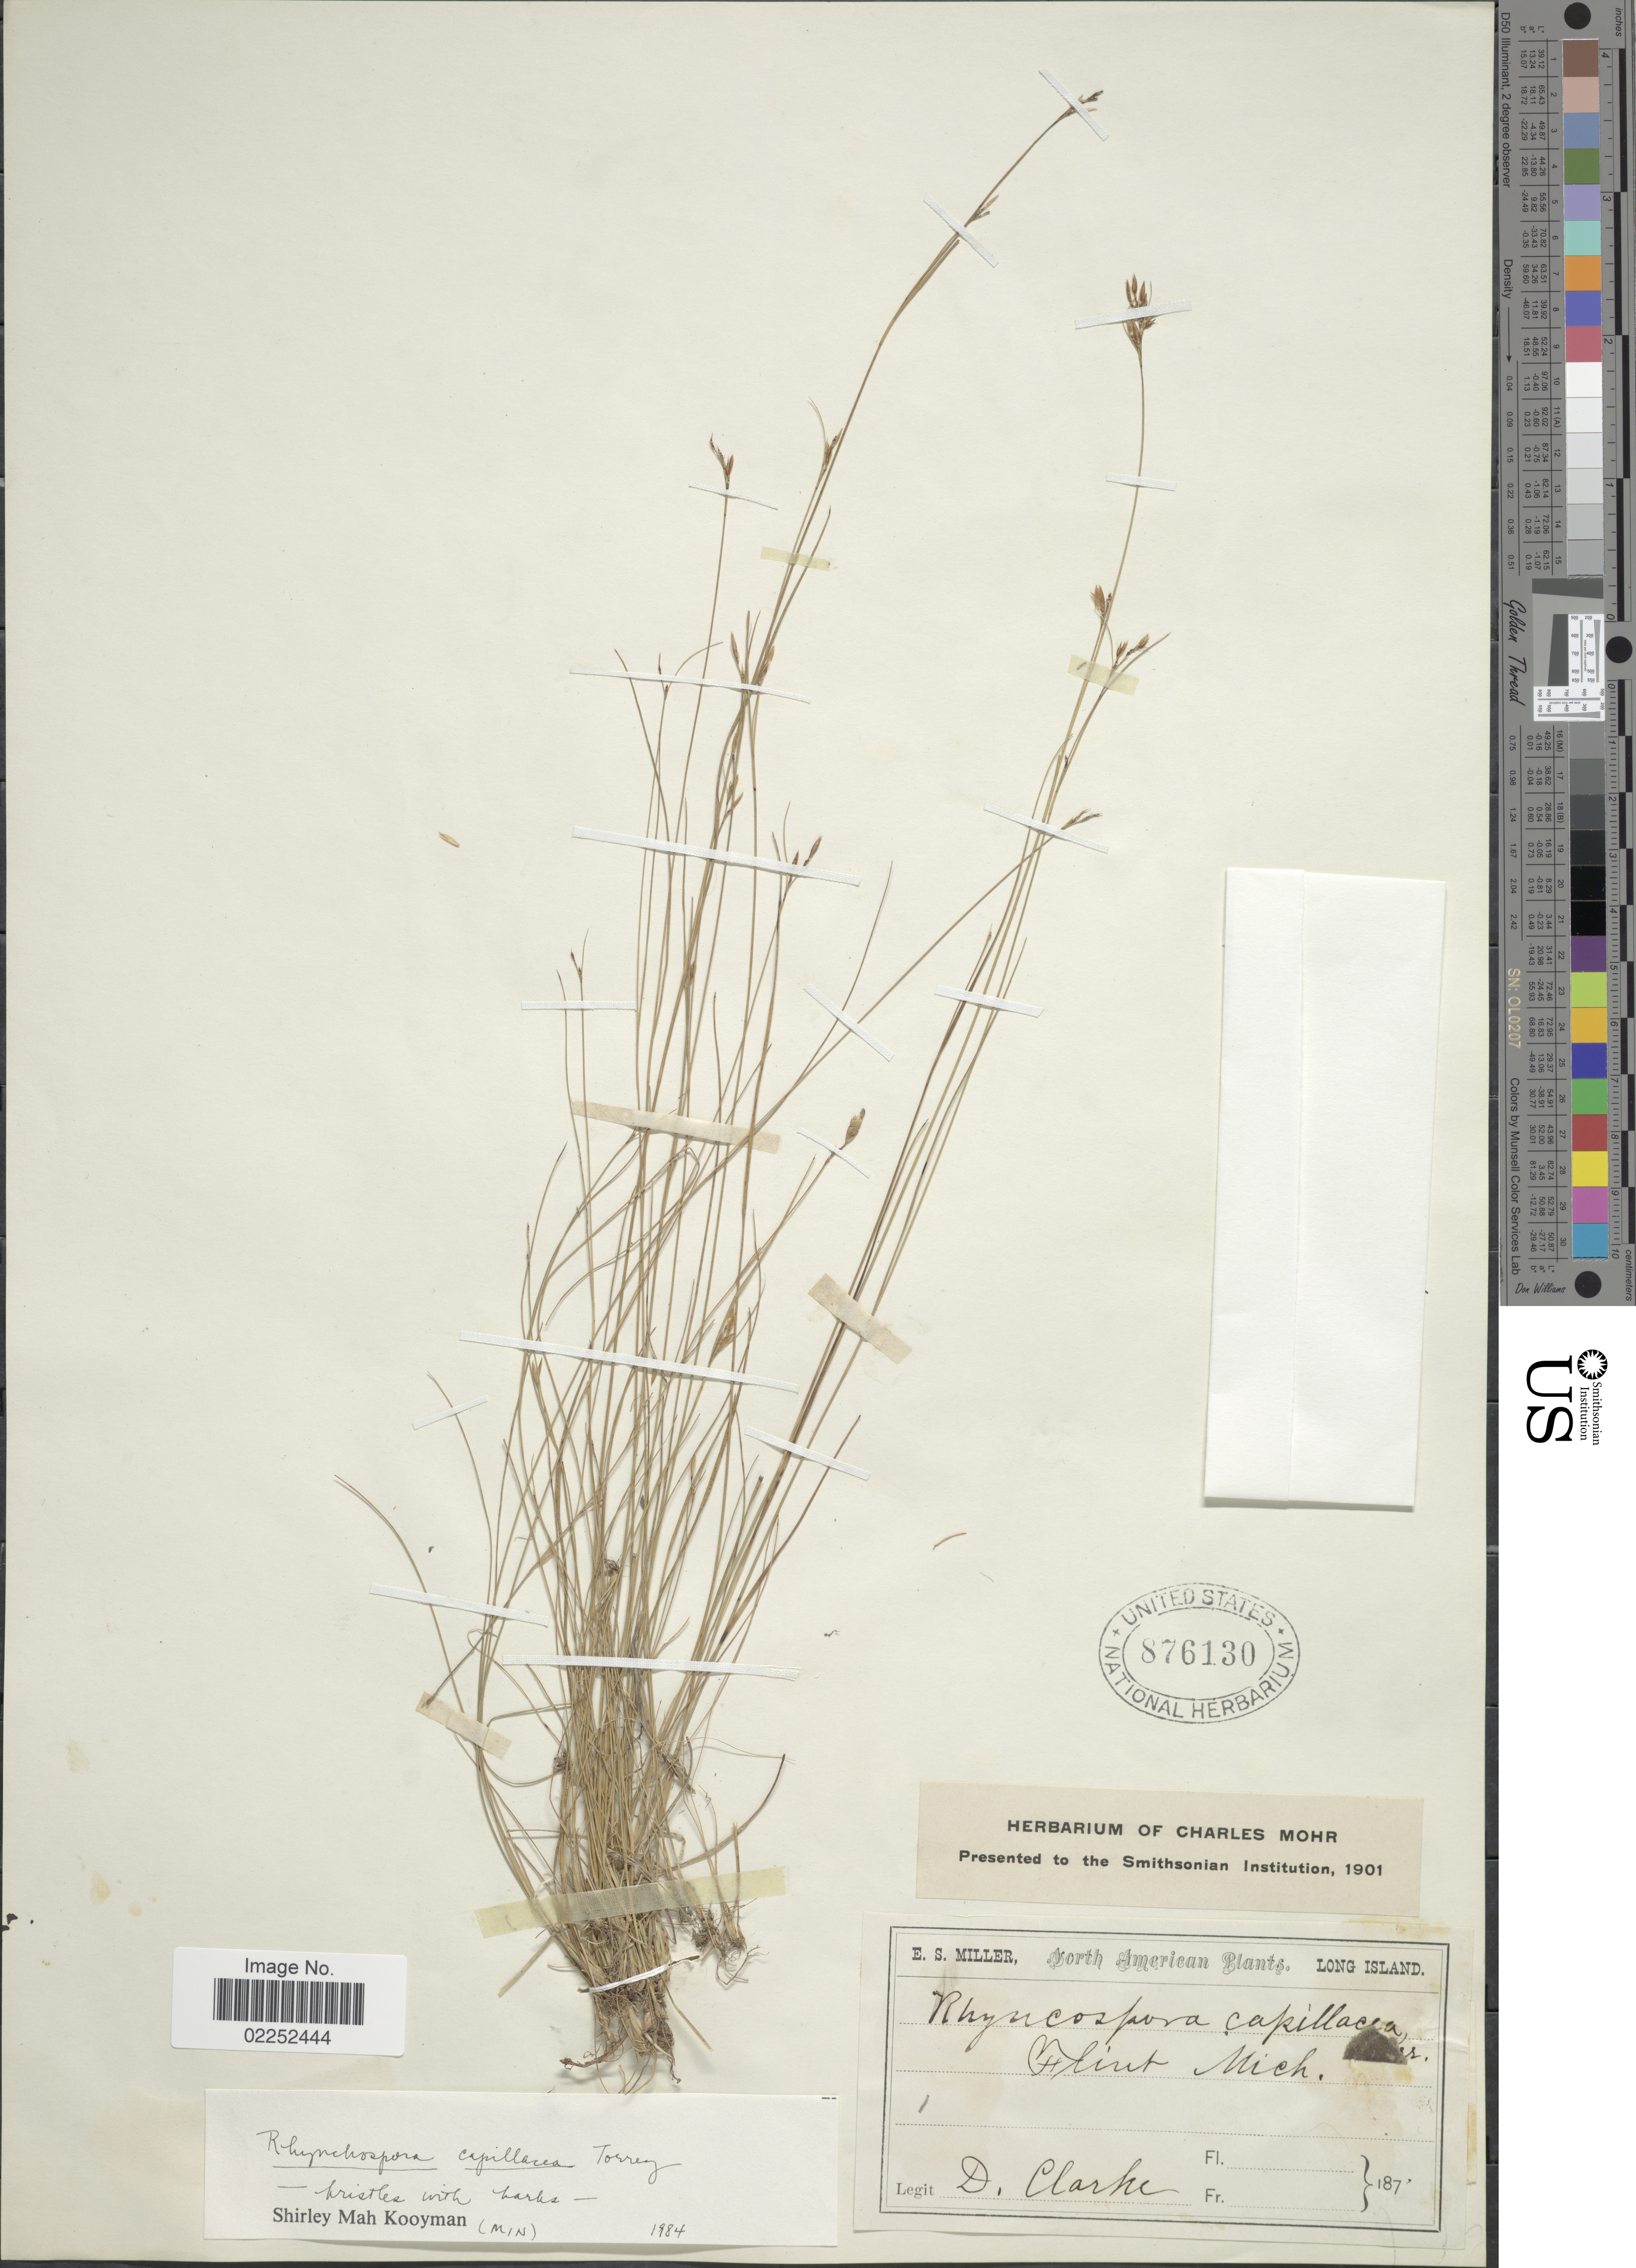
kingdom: Plantae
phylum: Tracheophyta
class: Liliopsida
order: Poales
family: Cyperaceae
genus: Rhynchospora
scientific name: Rhynchospora capillacea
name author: Torr.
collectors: D. Clarke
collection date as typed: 187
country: United States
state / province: Michigan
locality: Flint, Long Island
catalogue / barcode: US 876130